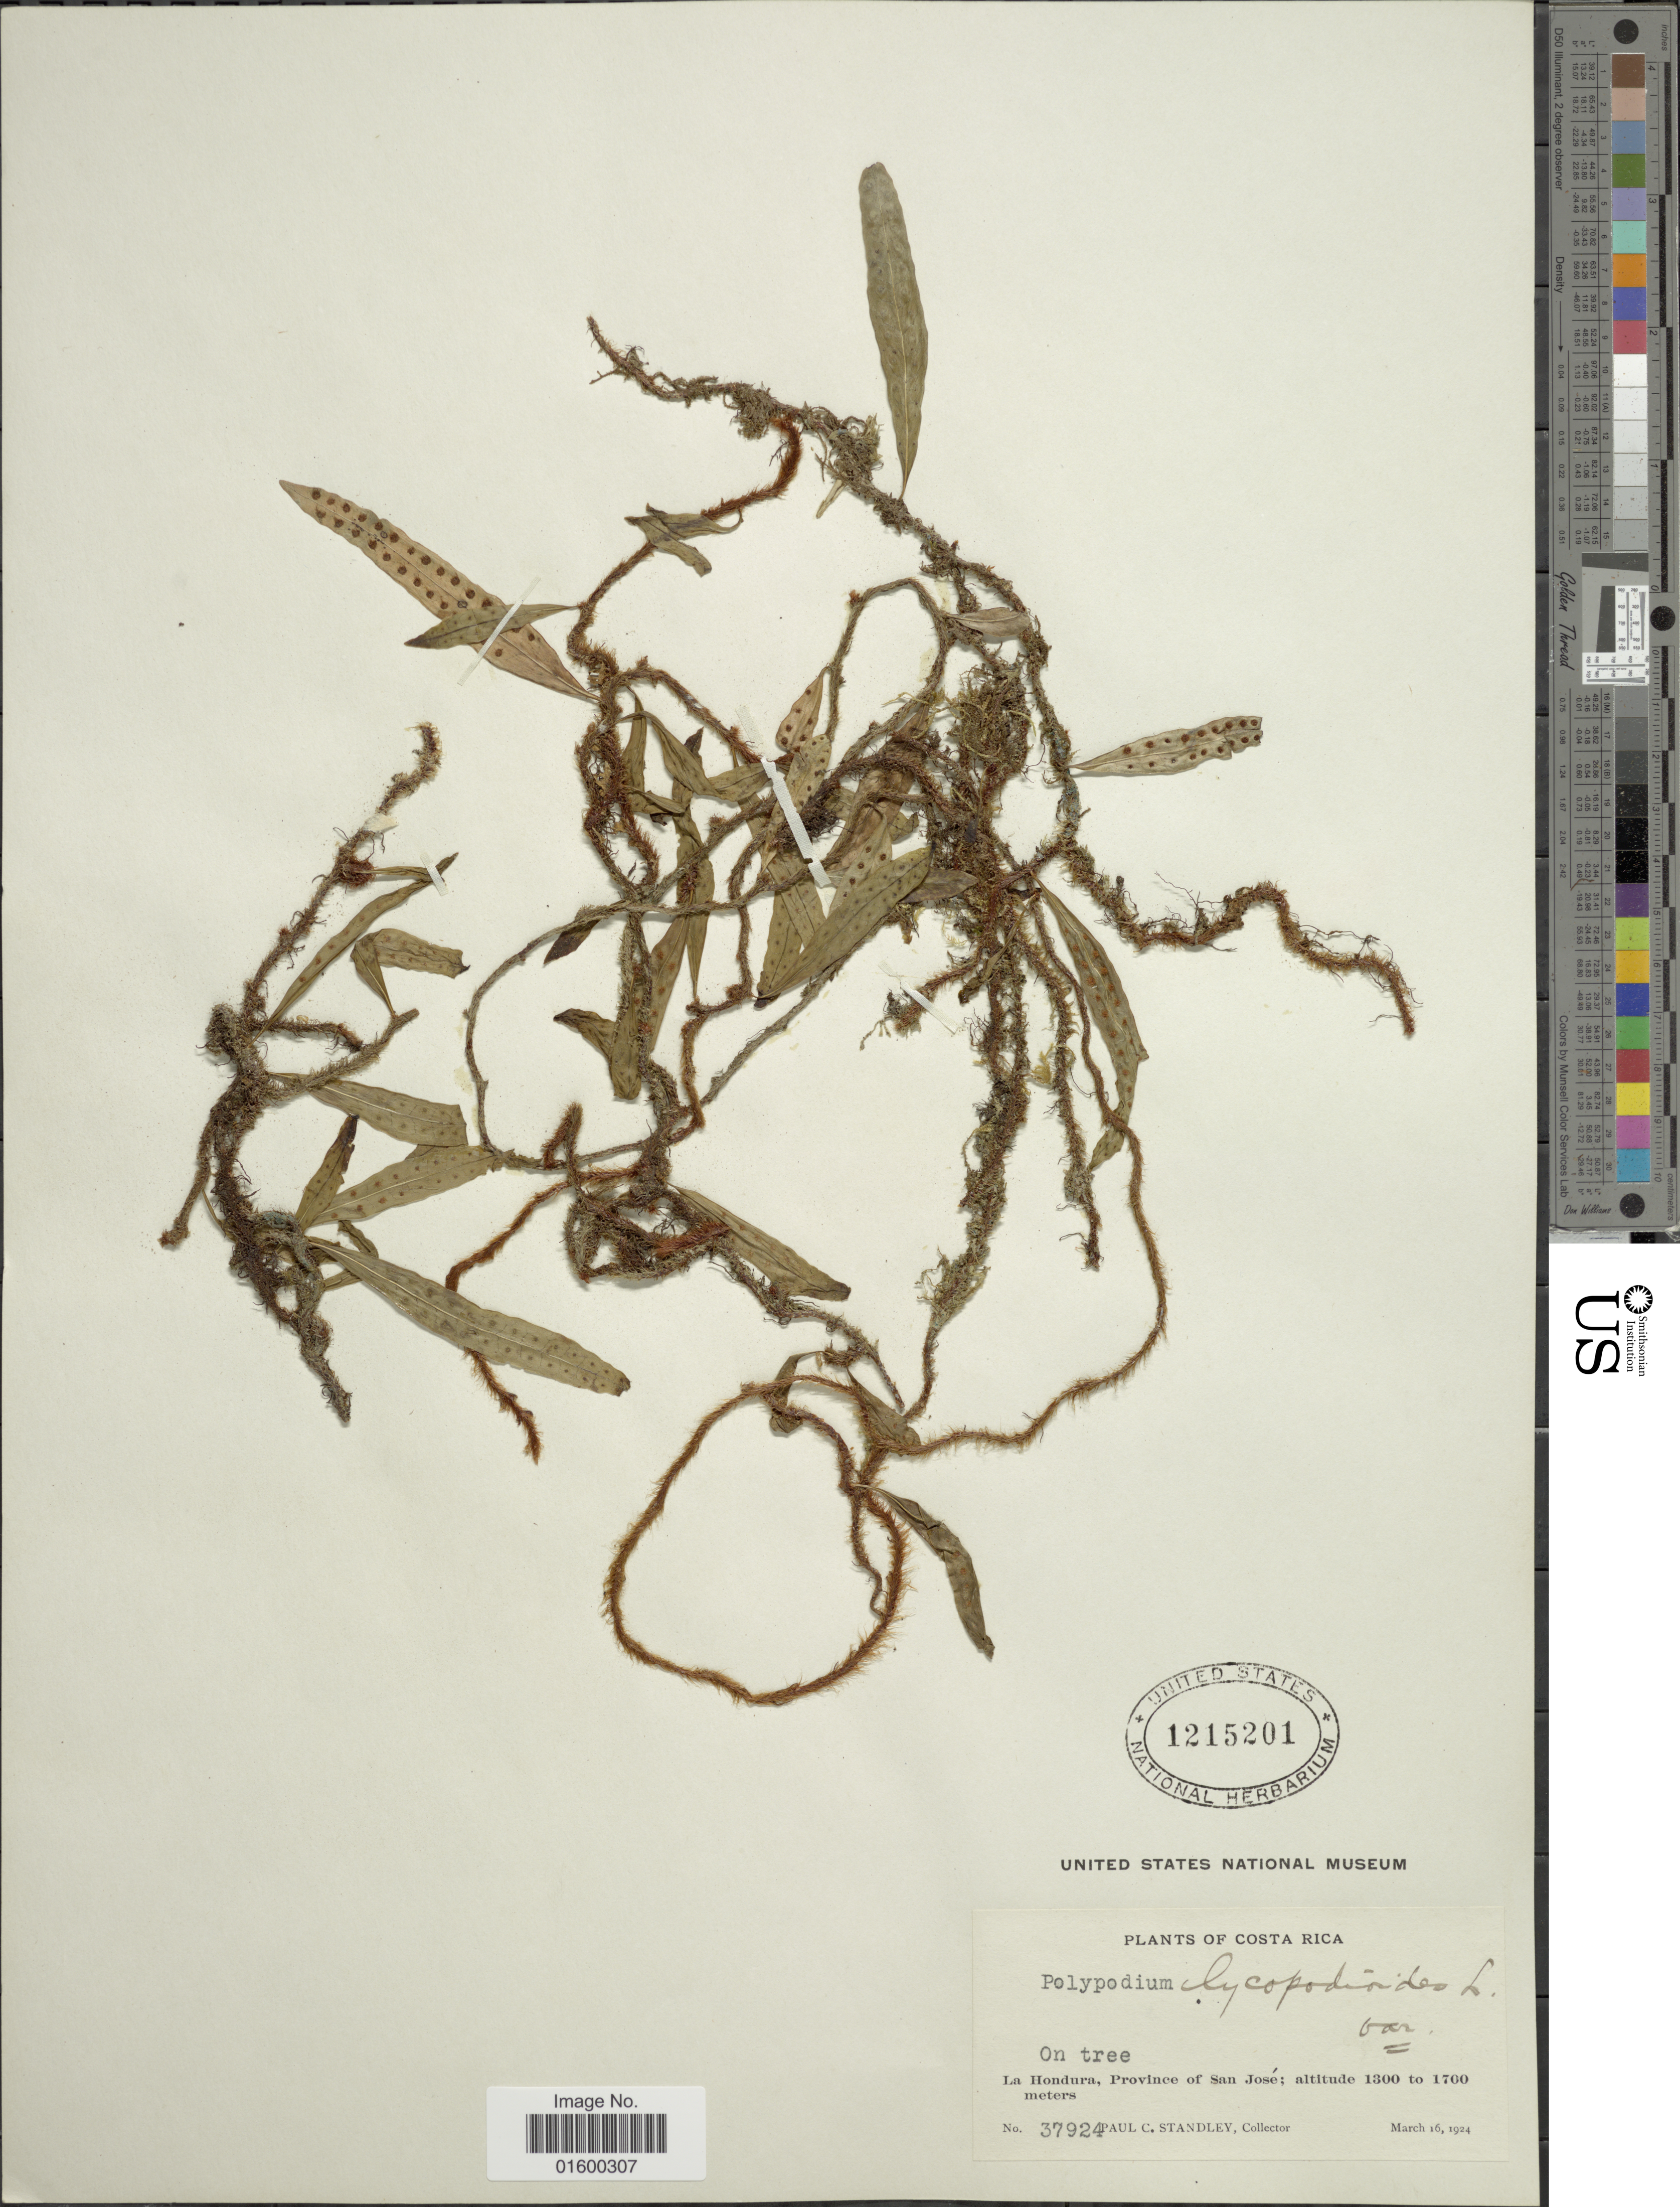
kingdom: Plantae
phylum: Tracheophyta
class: Polypodiopsida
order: Polypodiales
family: Polypodiaceae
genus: Microgramma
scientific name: Microgramma lycopodioides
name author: (L.) Copel.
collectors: P. C. Standley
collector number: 37924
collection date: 1924-03-16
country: Costa Rica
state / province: San José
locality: La Hondura, Province of San Jose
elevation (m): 1300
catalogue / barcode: US 1215201